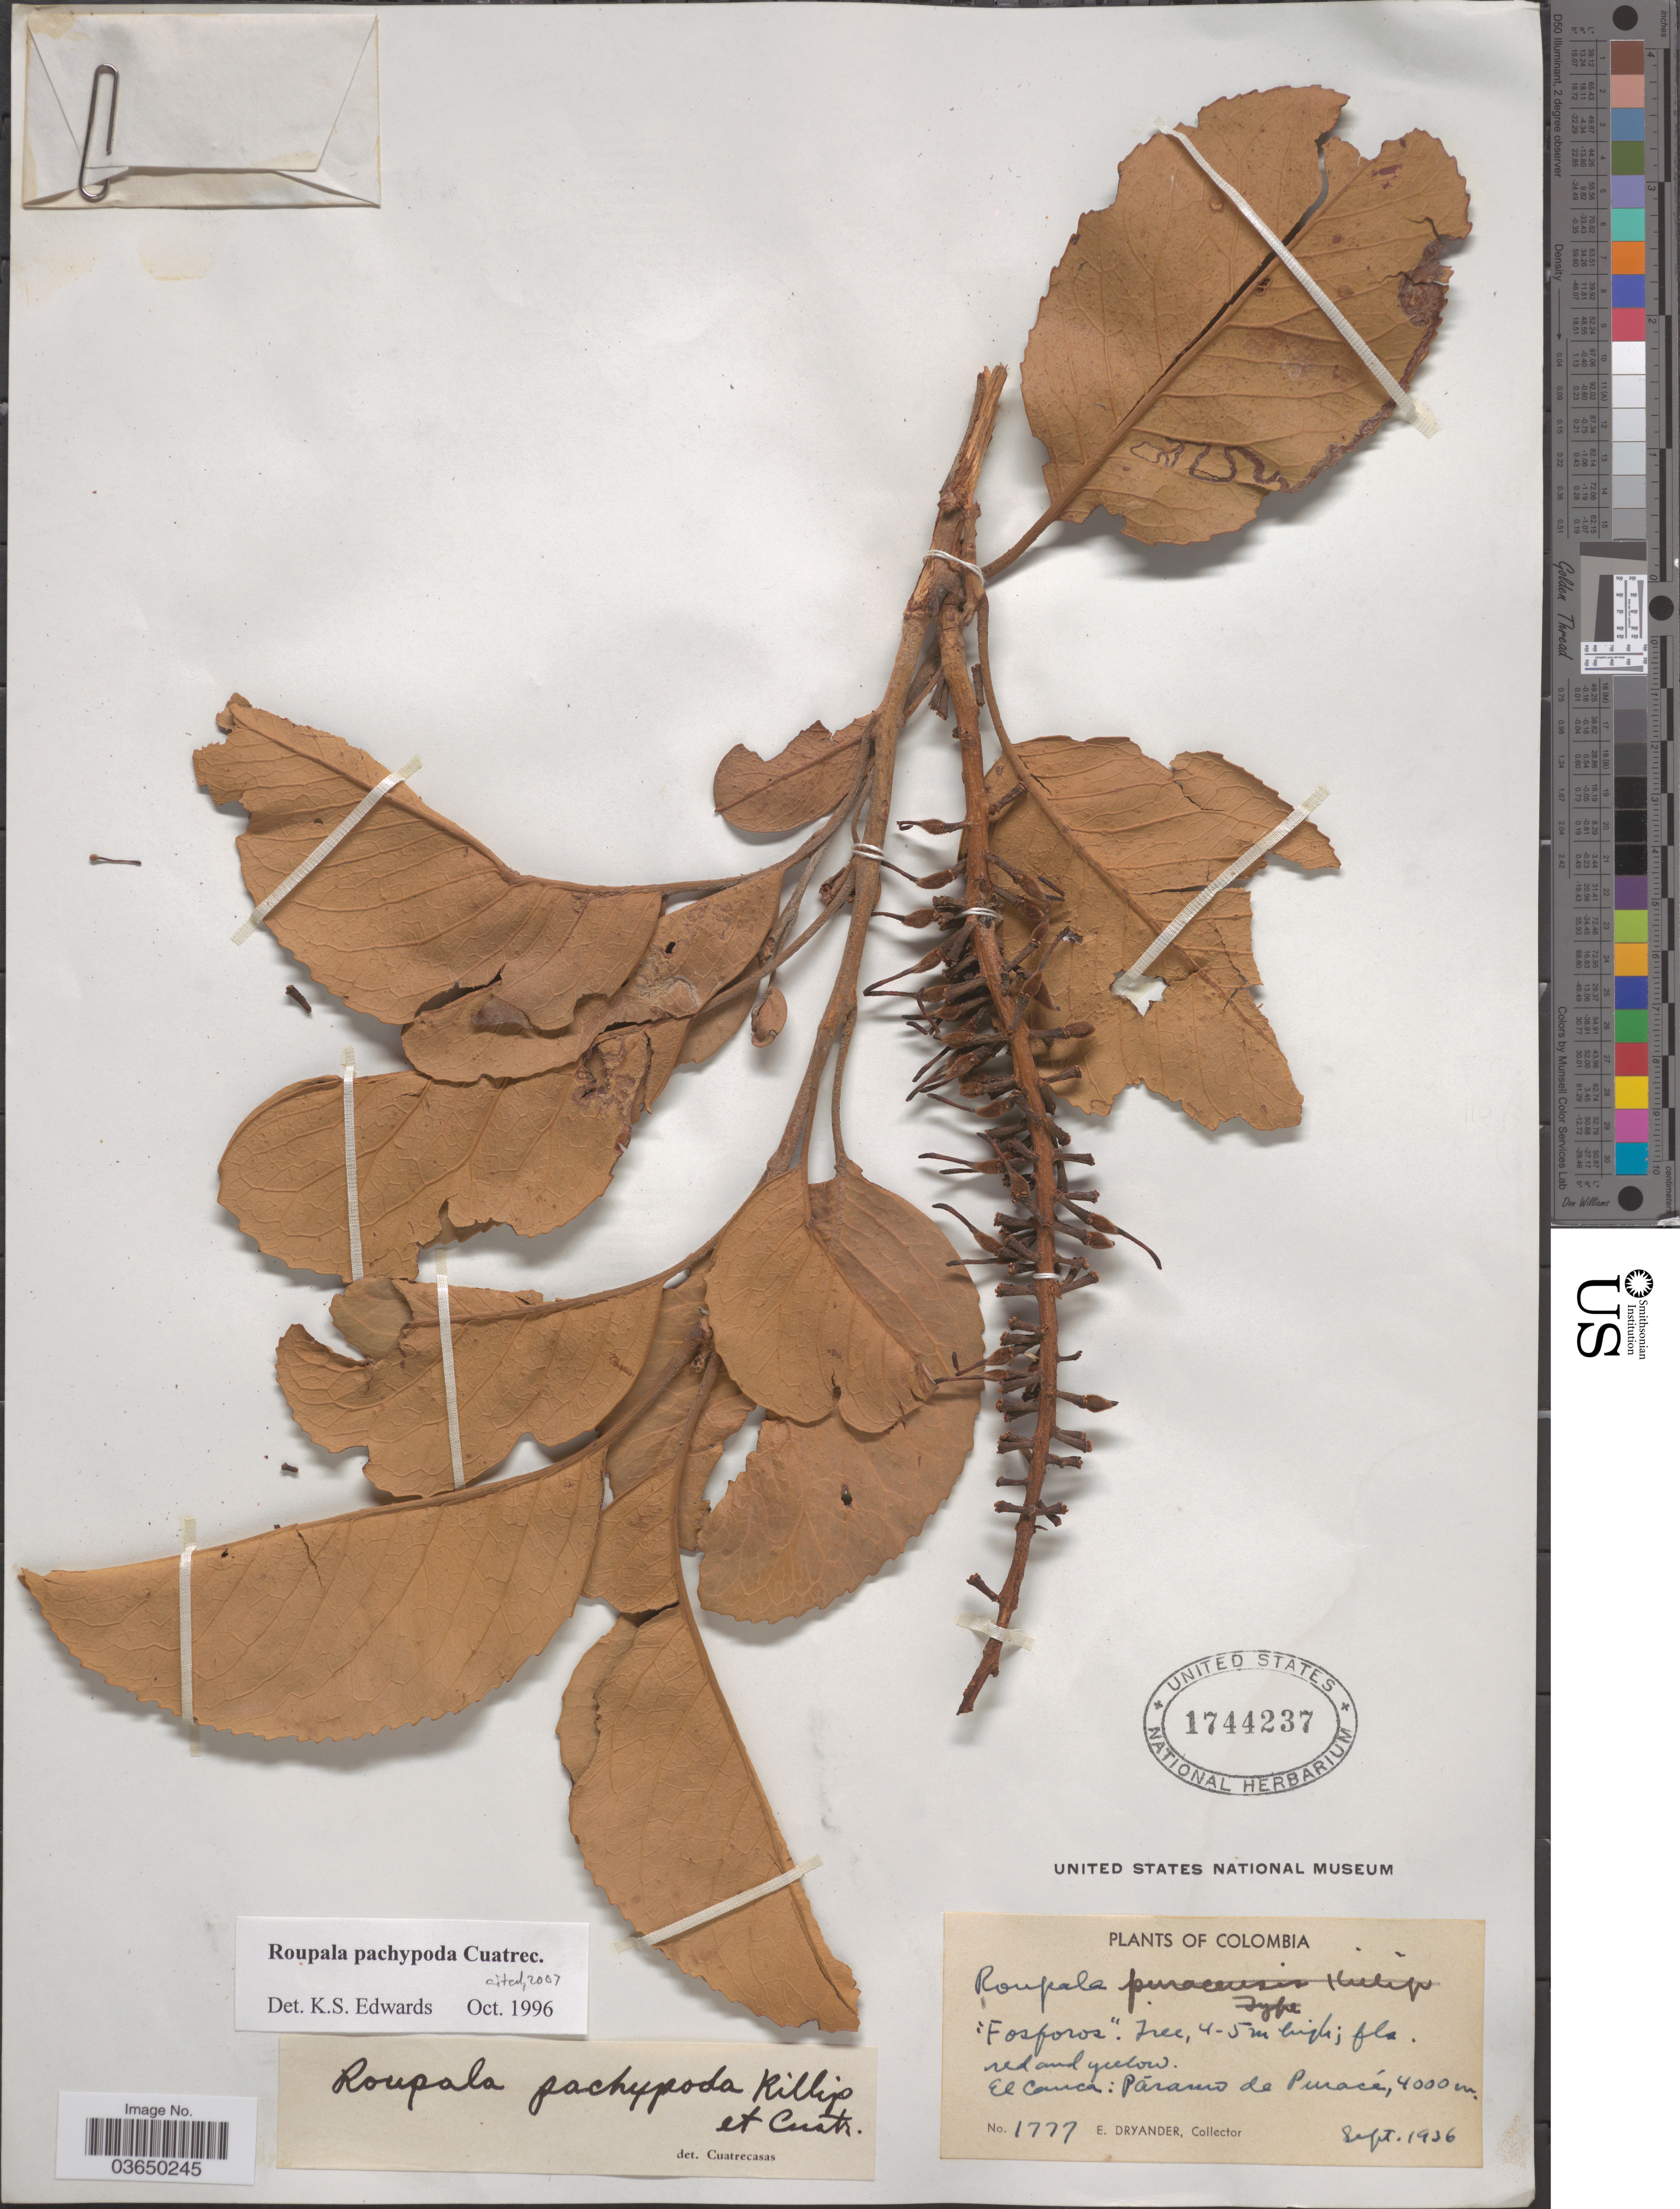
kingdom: Plantae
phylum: Tracheophyta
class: Magnoliopsida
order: Proteales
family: Proteaceae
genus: Roupala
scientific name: Roupala pachypoda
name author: Cuatrec.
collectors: E. Dryander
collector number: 1777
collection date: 1936-09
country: Colombia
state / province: Cauca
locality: El Cauca: Páramo de Puracé.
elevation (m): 4000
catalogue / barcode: US 1744237